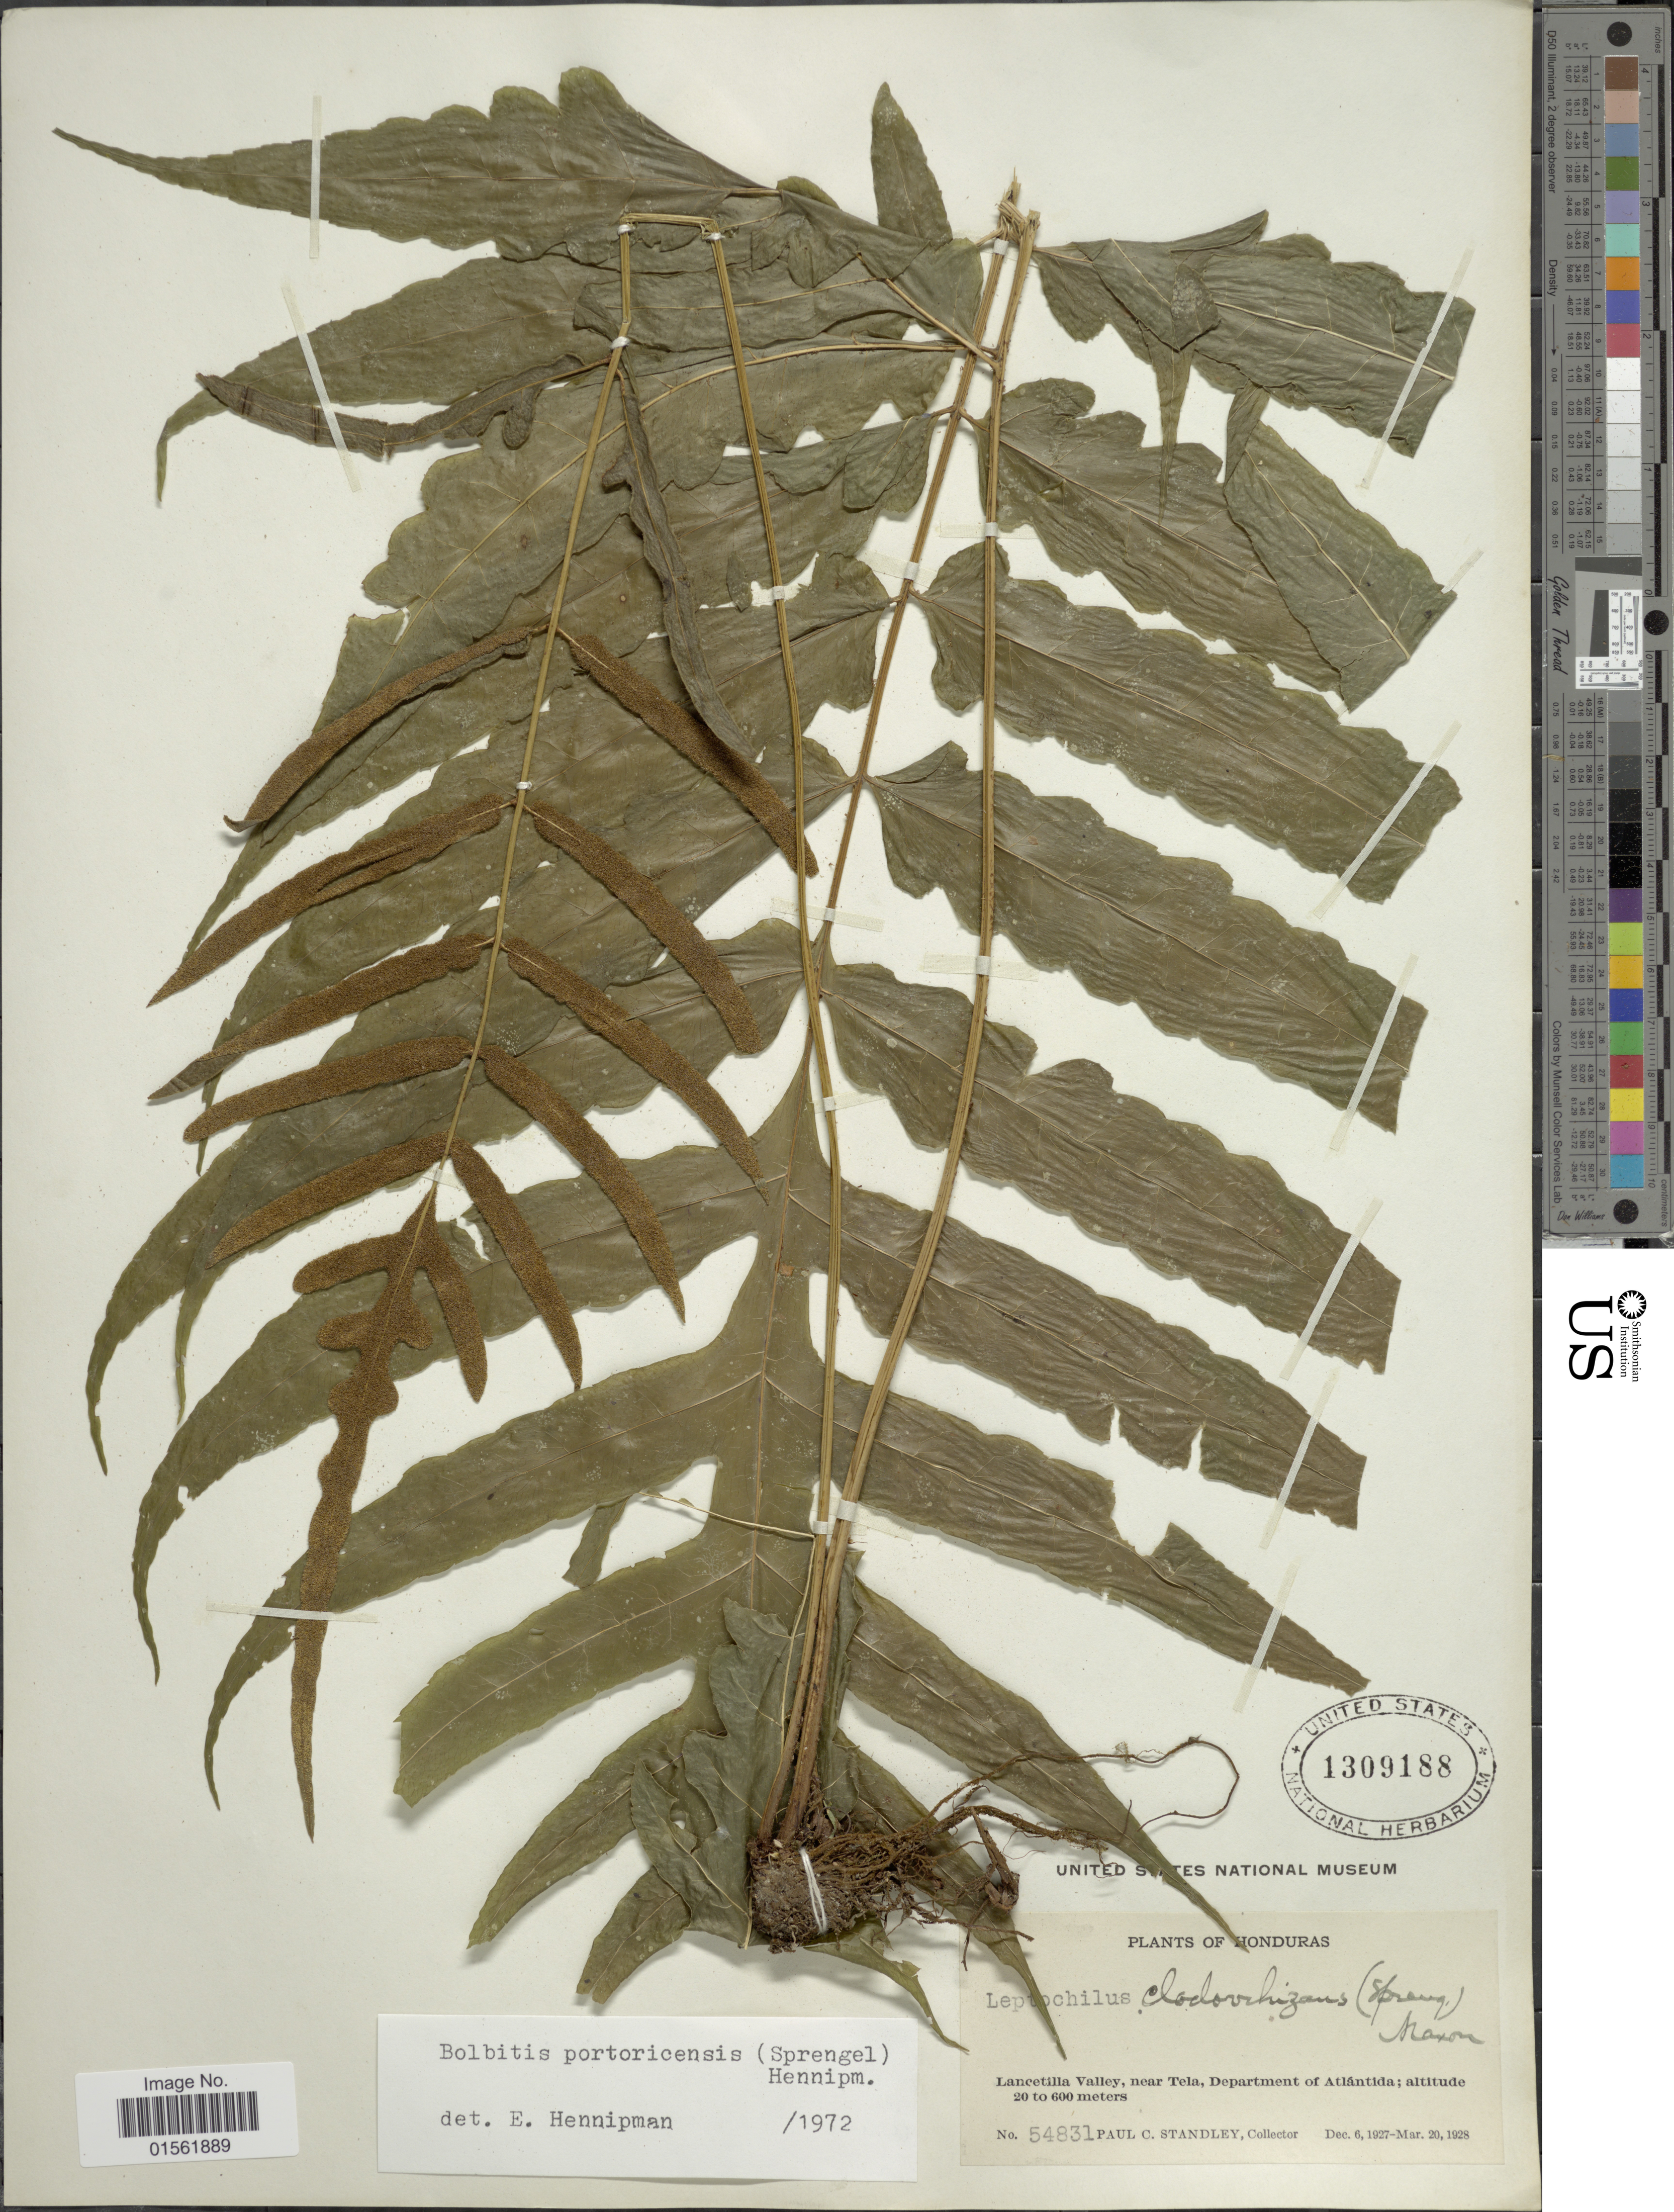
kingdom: Plantae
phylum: Tracheophyta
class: Polypodiopsida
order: Polypodiales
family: Dryopteridaceae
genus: Bolbitis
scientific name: Bolbitis portoricensis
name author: (Spreng.) Hennipman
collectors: P. C. Standley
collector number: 54831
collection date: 1927-12-06/1928-03-20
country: Honduras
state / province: Atlántida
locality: Lancetilla Valley, near Tela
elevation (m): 20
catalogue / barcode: US 1309188